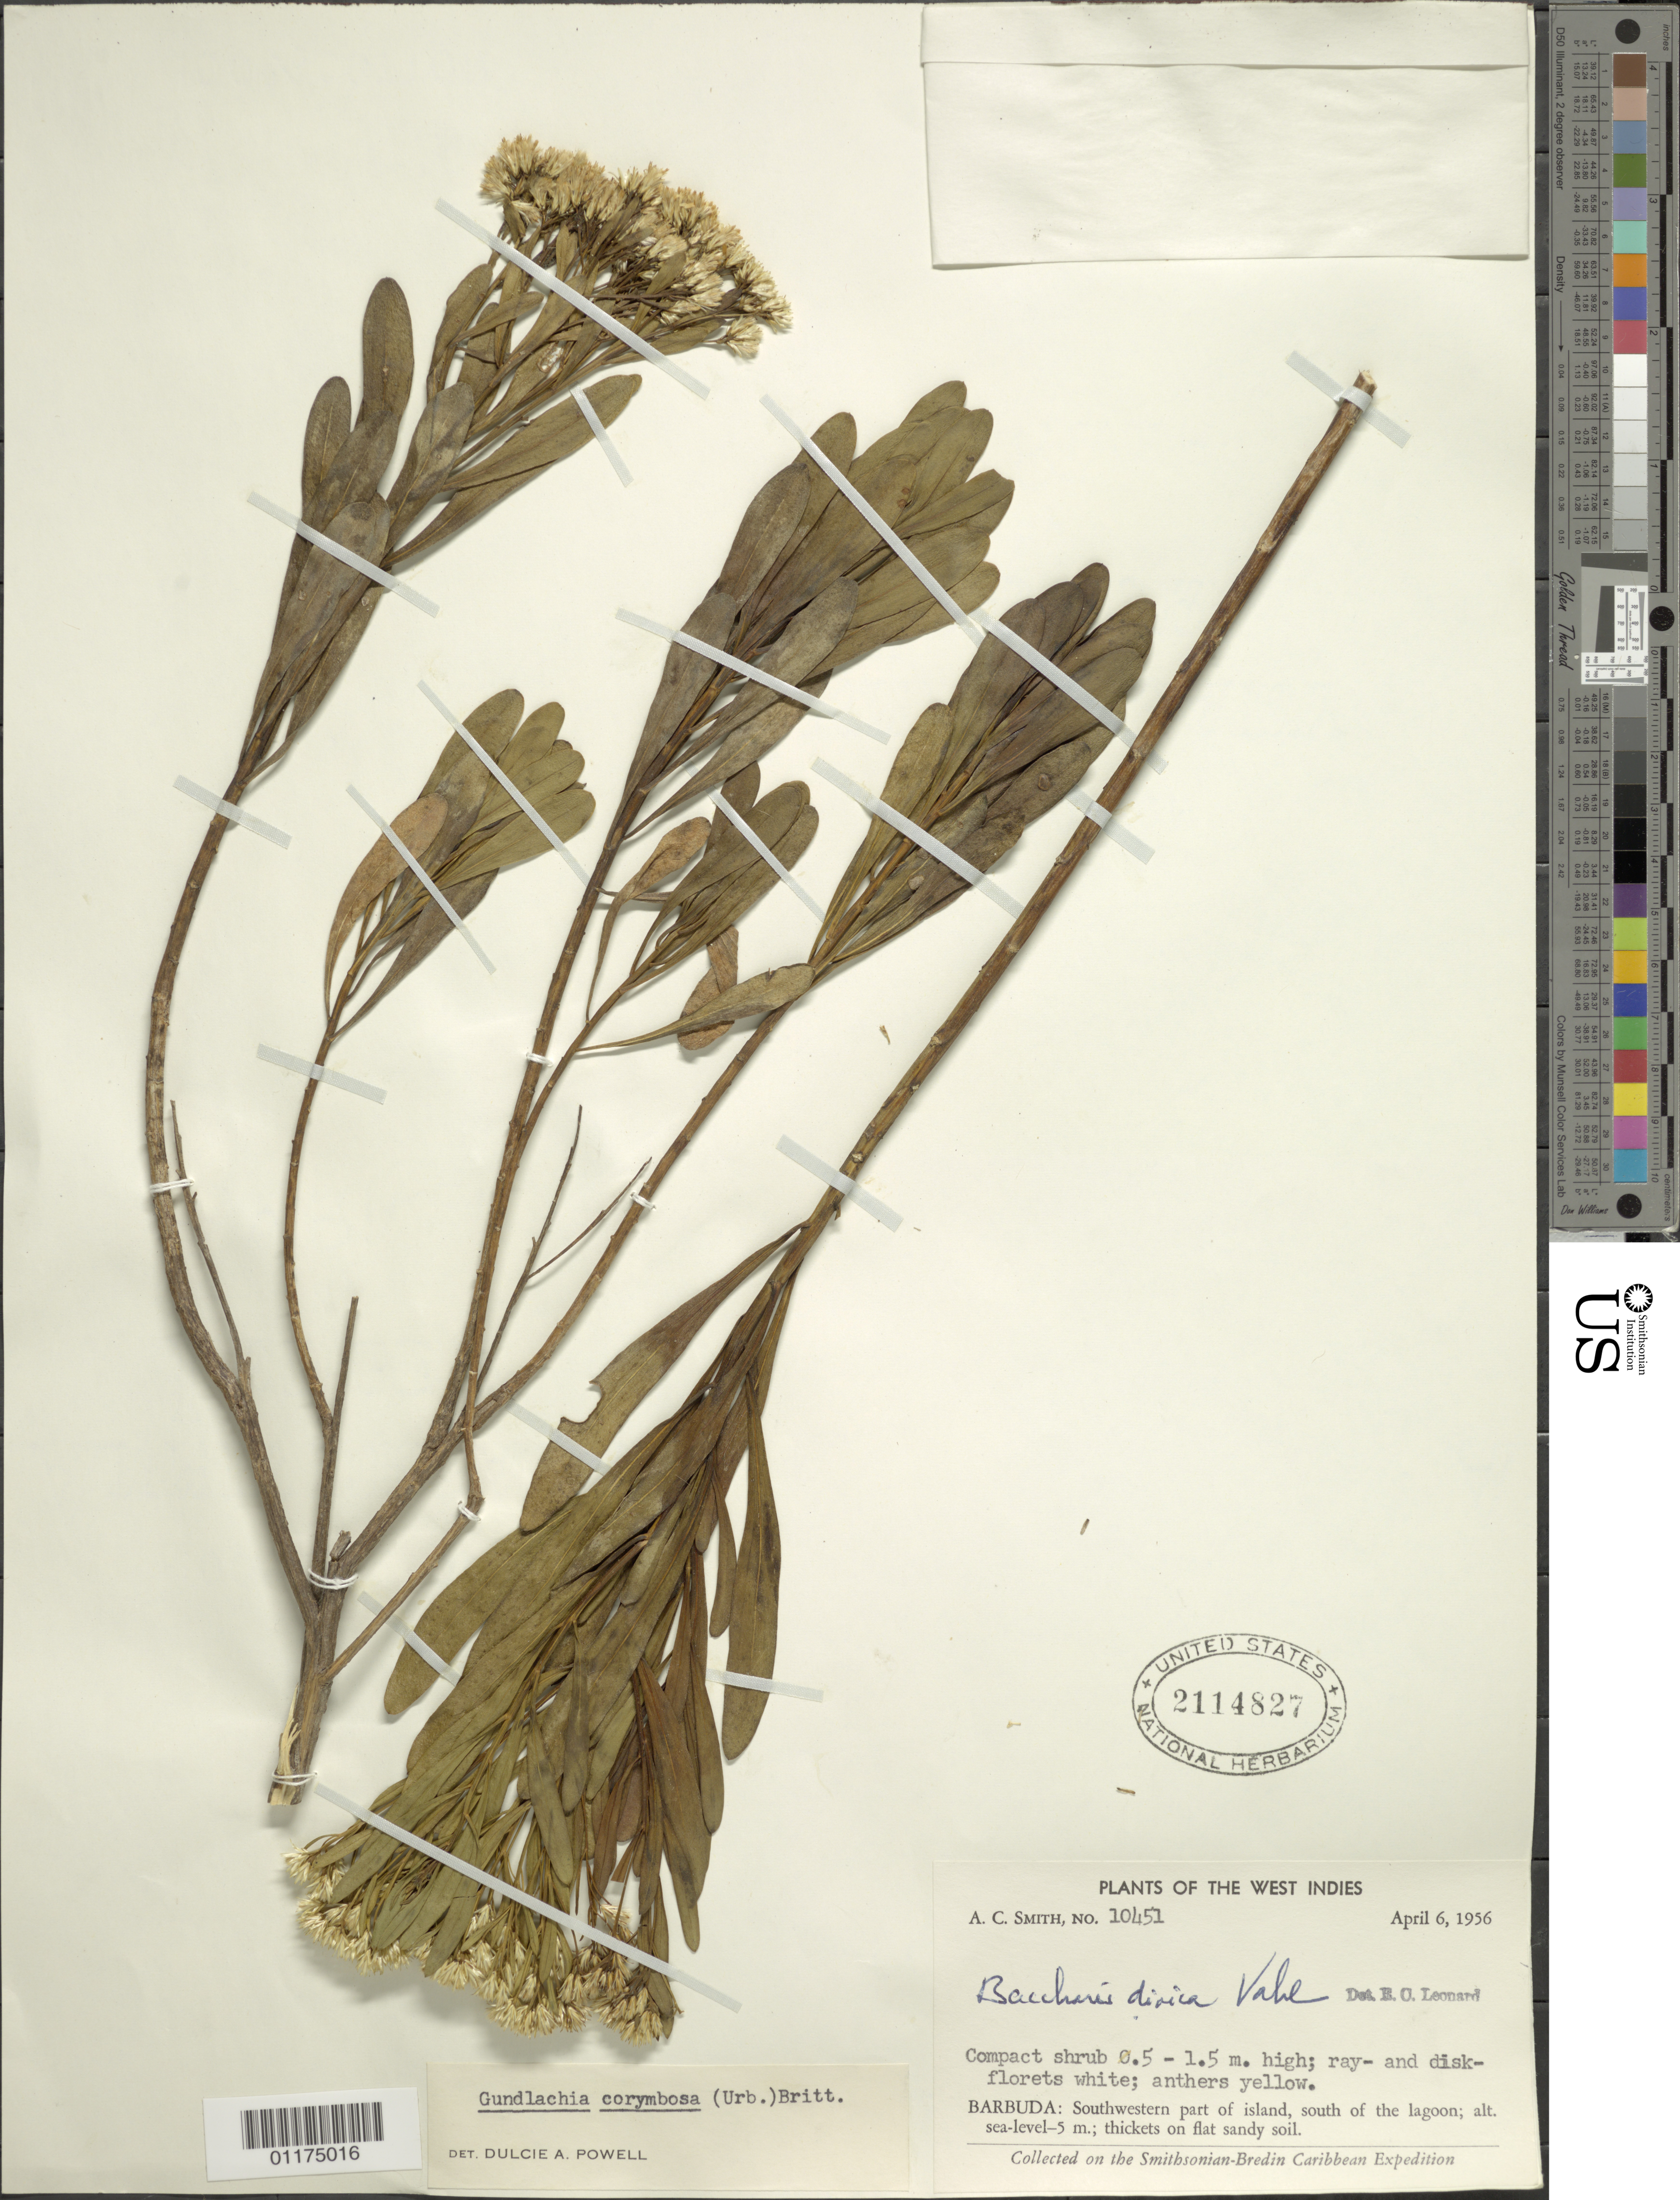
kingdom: Plantae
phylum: Tracheophyta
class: Magnoliopsida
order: Asterales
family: Asteraceae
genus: Gundlachia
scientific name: Gundlachia corymbosa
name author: (Urb.) Britton ex Bold.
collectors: A. C. Smith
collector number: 10451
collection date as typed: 06 Apr 1956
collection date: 1956-04-06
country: Antigua and Barbuda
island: Barbuda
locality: Southwestern part of island, south of the lagoon,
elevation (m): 0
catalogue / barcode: US 2114827